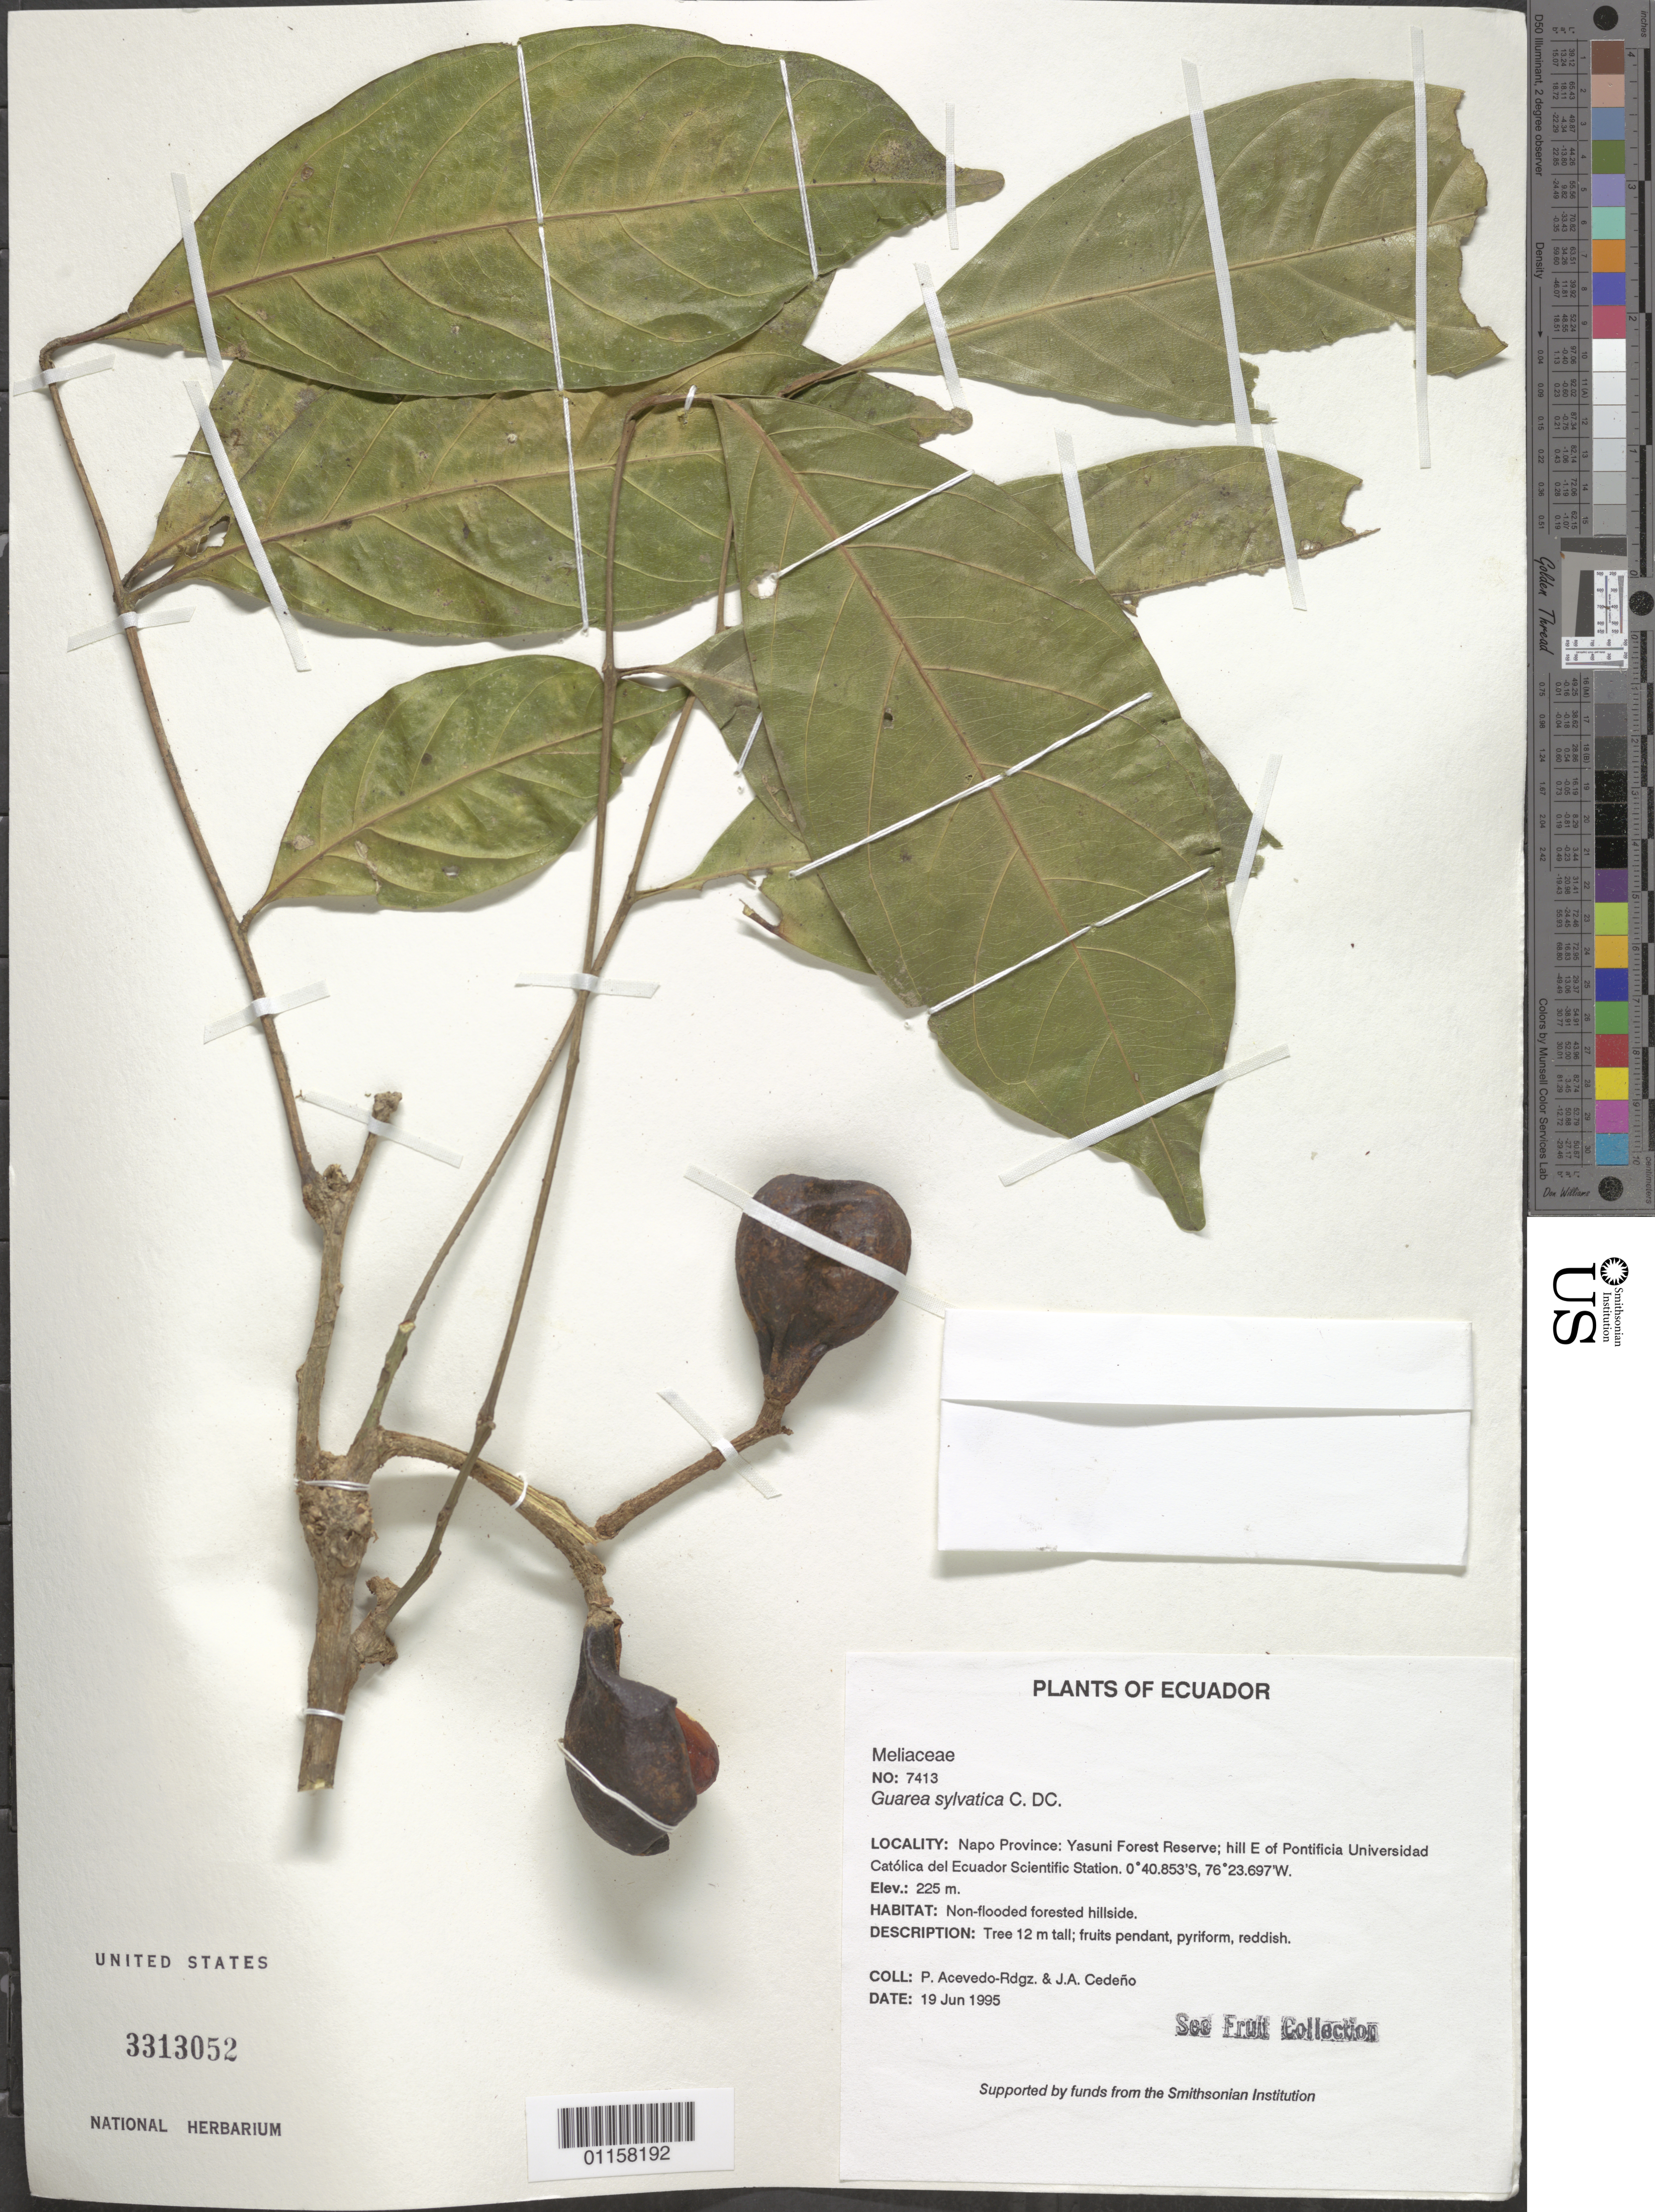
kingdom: Plantae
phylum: Tracheophyta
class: Magnoliopsida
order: Sapindales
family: Meliaceae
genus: Guarea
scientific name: Guarea silvatica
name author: C. DC.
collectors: P. Acevedo-Rodr. & J. A. Cedeno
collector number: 7413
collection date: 1995-06-19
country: Ecuador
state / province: Napo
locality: Yasuni Forest Reserve; hill E of Pontificia Universidad Católica del Ecuador Scientific Station.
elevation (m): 225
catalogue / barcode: US 3313052